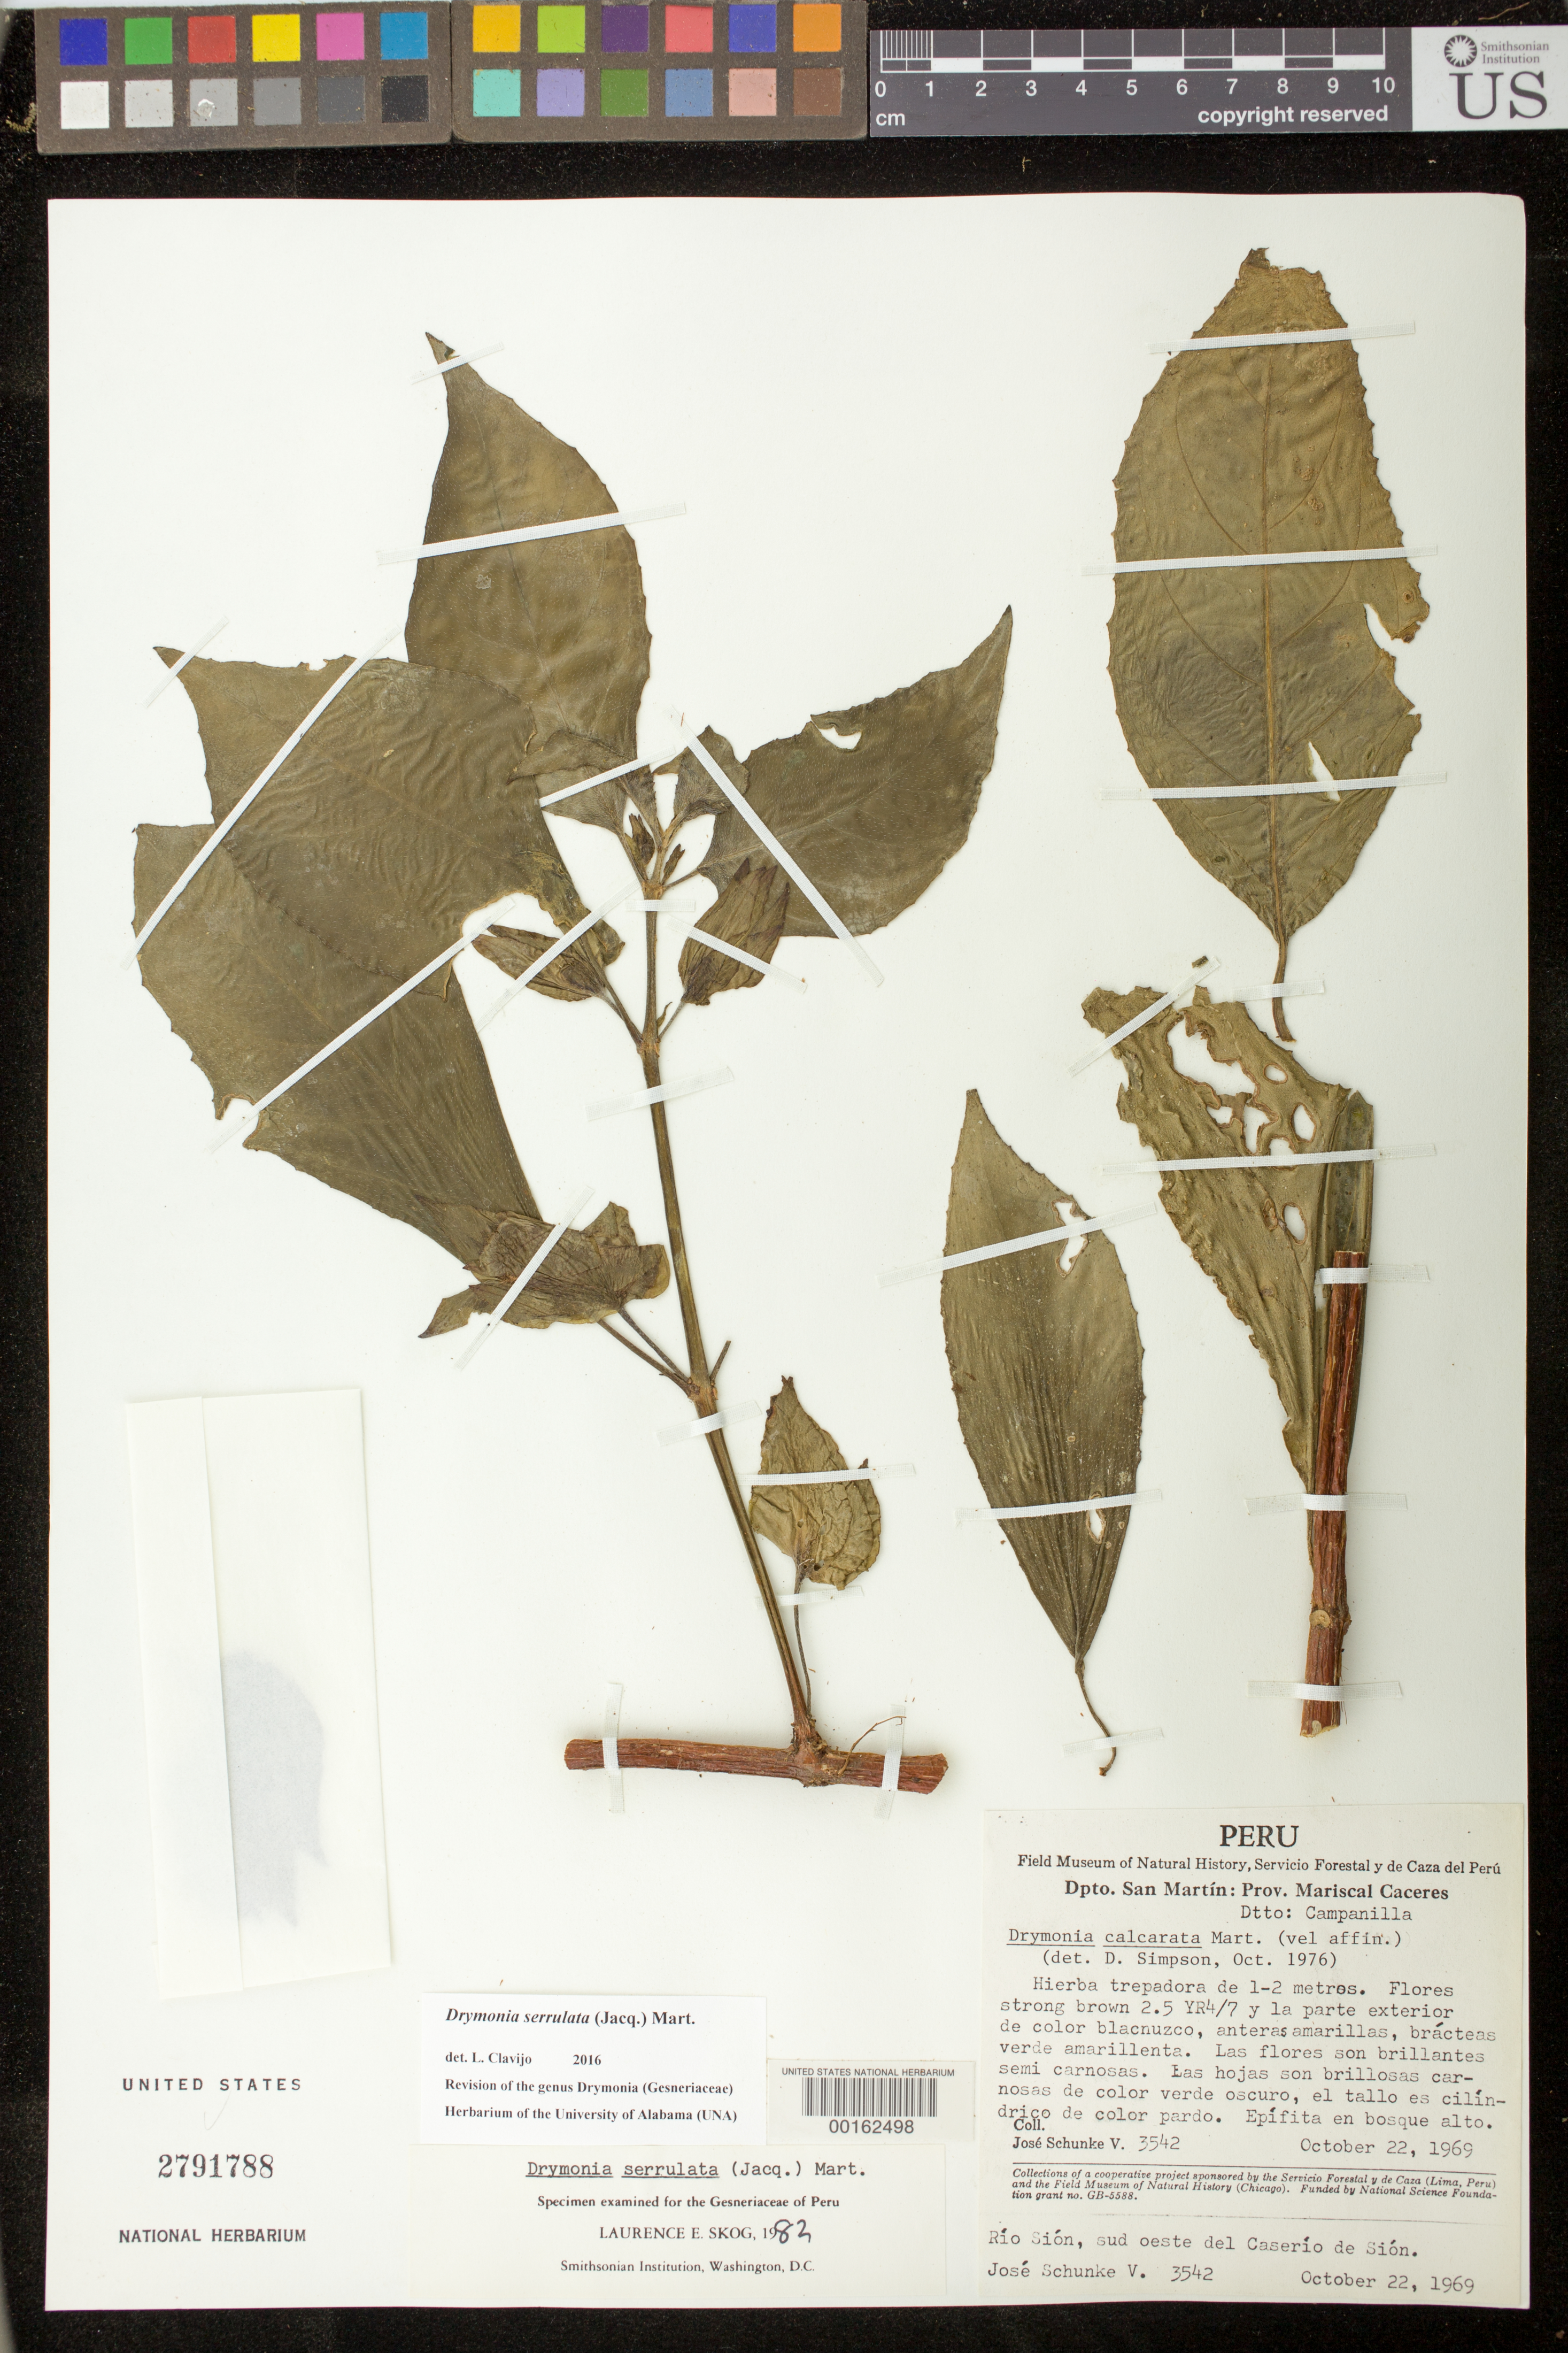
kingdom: Plantae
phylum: Tracheophyta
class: Magnoliopsida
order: Lamiales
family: Gesneriaceae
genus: Drymonia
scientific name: Drymonia serrulata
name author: (Jacq.) Mart.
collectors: J. Schunke Vigo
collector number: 3542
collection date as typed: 22 Oct 1969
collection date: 1969-10-22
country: Peru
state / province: San Martín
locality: Prov. Mariscal Cáceres, Dtto. Campanilla, Rio Sion, SW of Caserio de Sion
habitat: Epiphyte in tall forest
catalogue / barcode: US 2791788